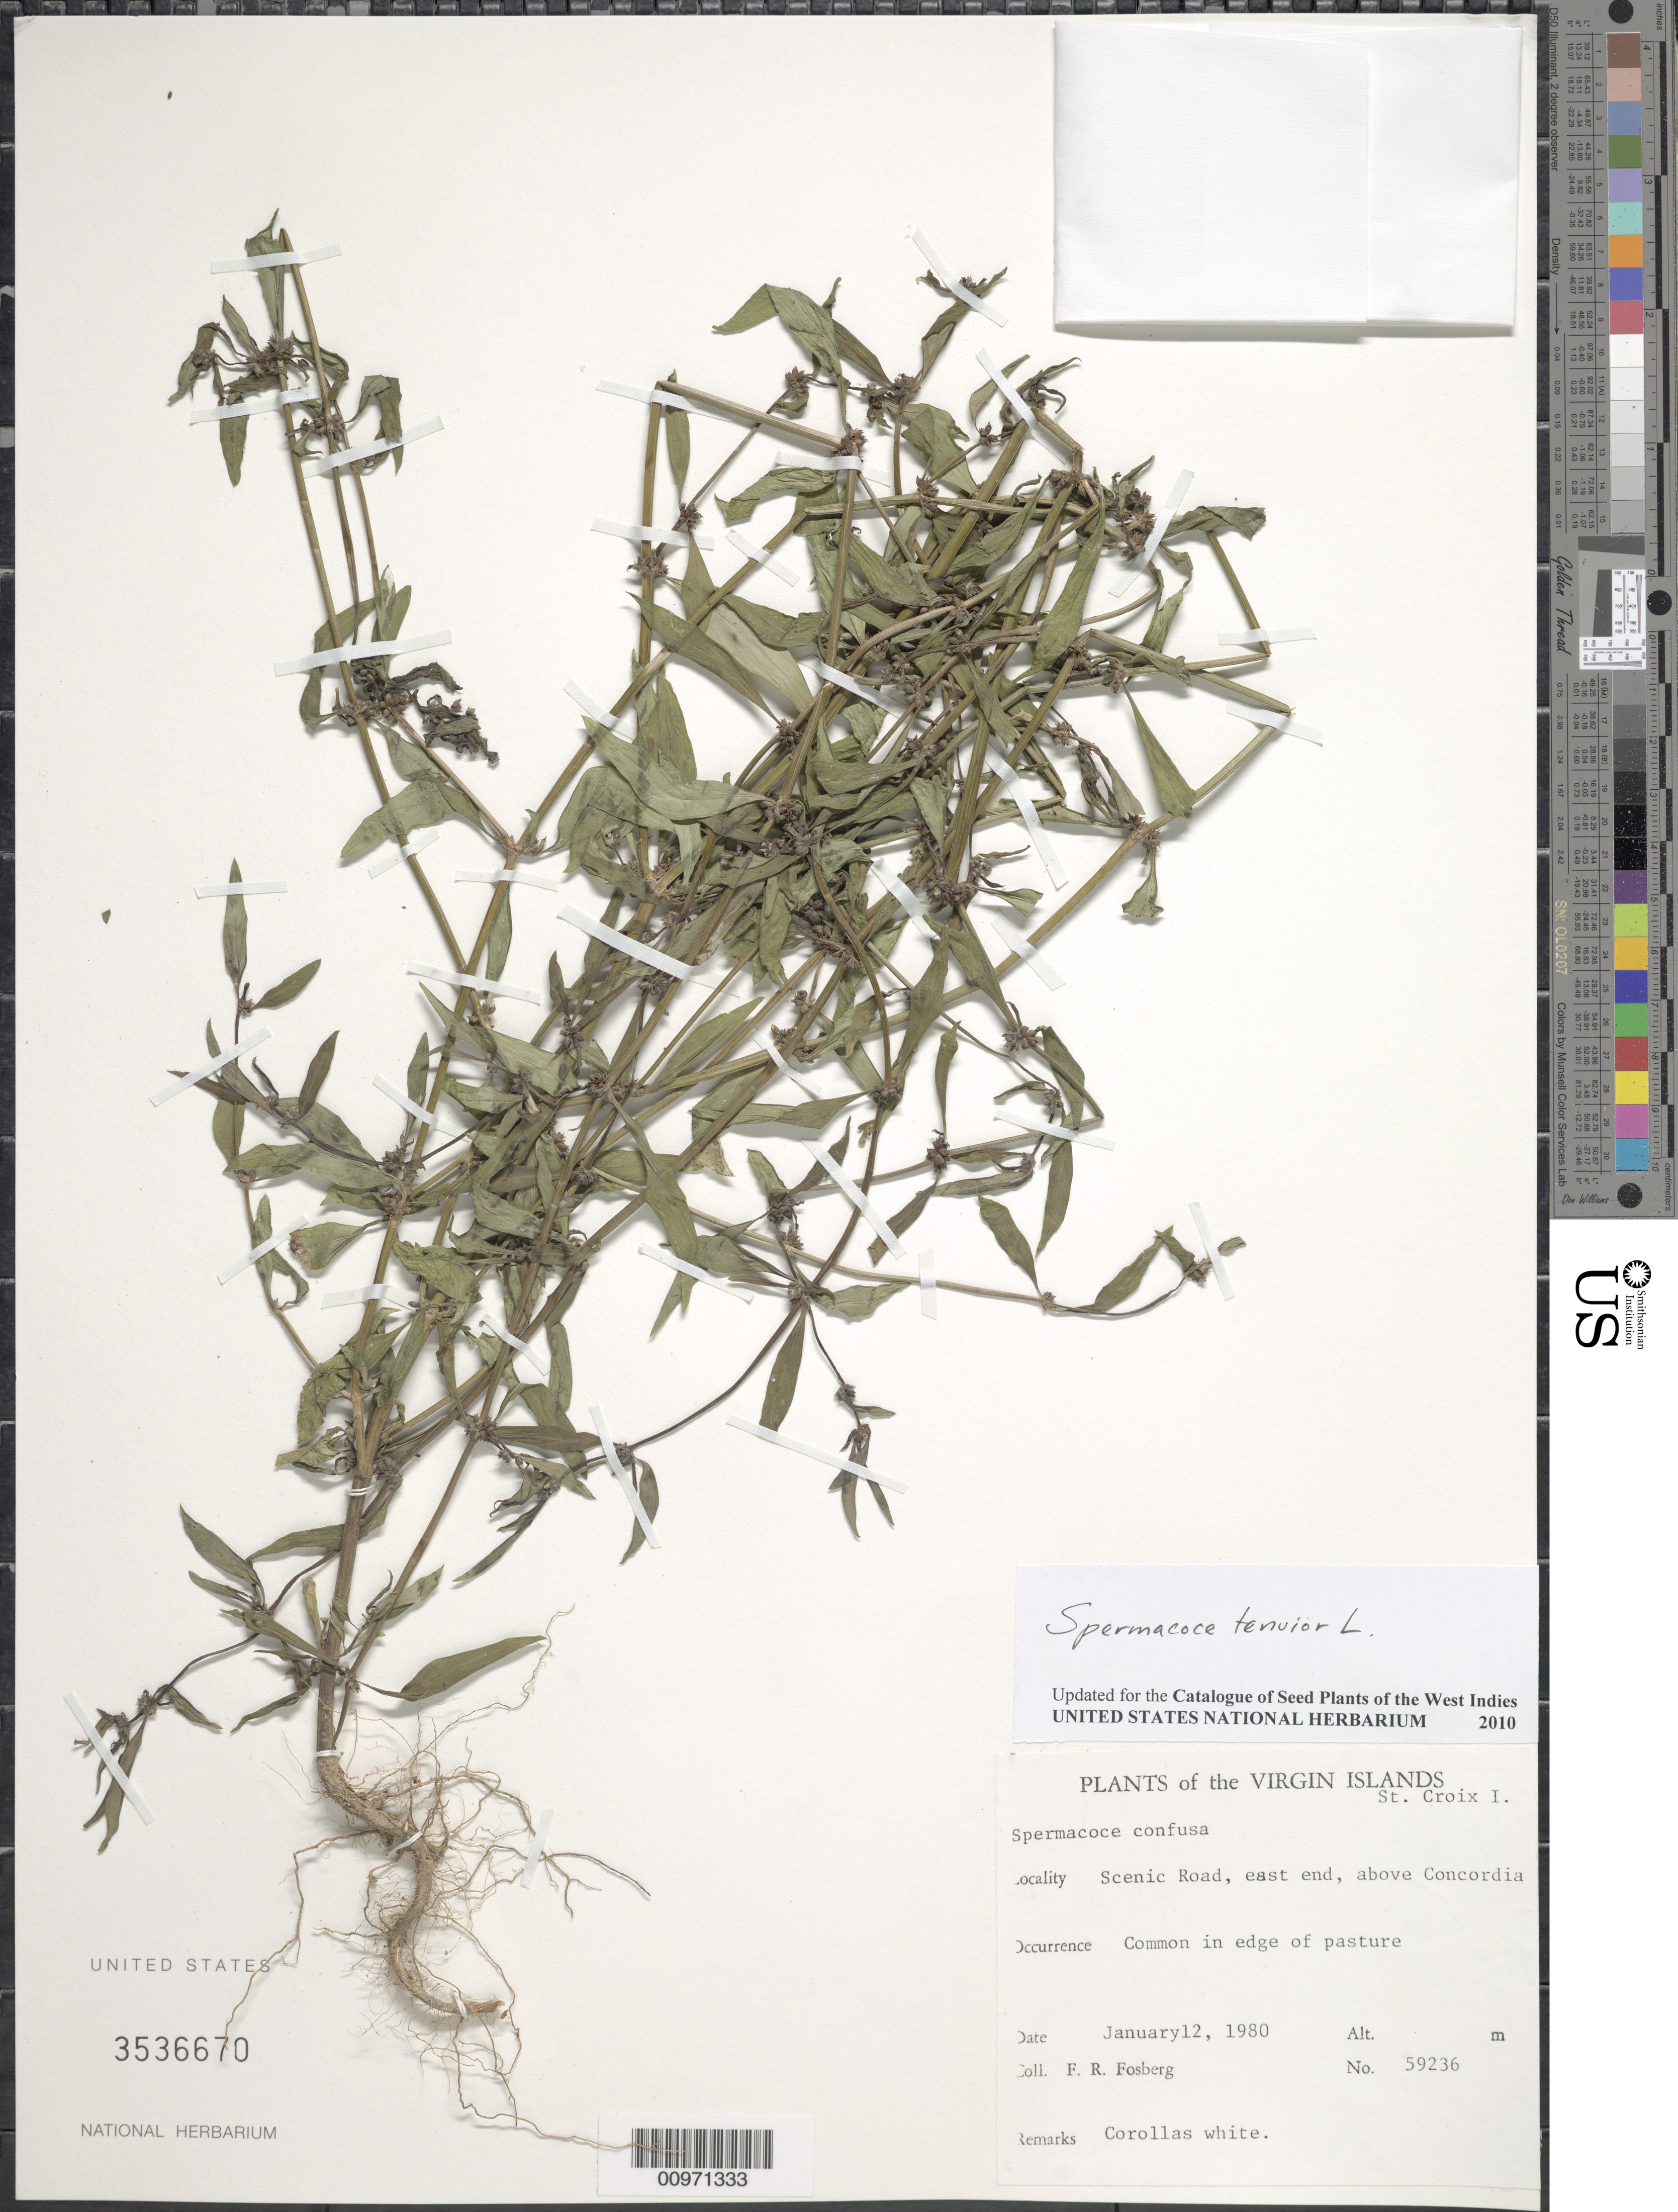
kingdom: Plantae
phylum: Tracheophyta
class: Magnoliopsida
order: Gentianales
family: Rubiaceae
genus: Spermacoce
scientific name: Spermacoce tenuior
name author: L.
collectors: F. R. Fosberg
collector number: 59236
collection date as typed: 12 Jan 1980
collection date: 1980-01-12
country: U.S. Virgin Islands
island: St. Croix I.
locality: Scenic Road, east end, above Concordia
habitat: In edge of pasture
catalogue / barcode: US 3536670